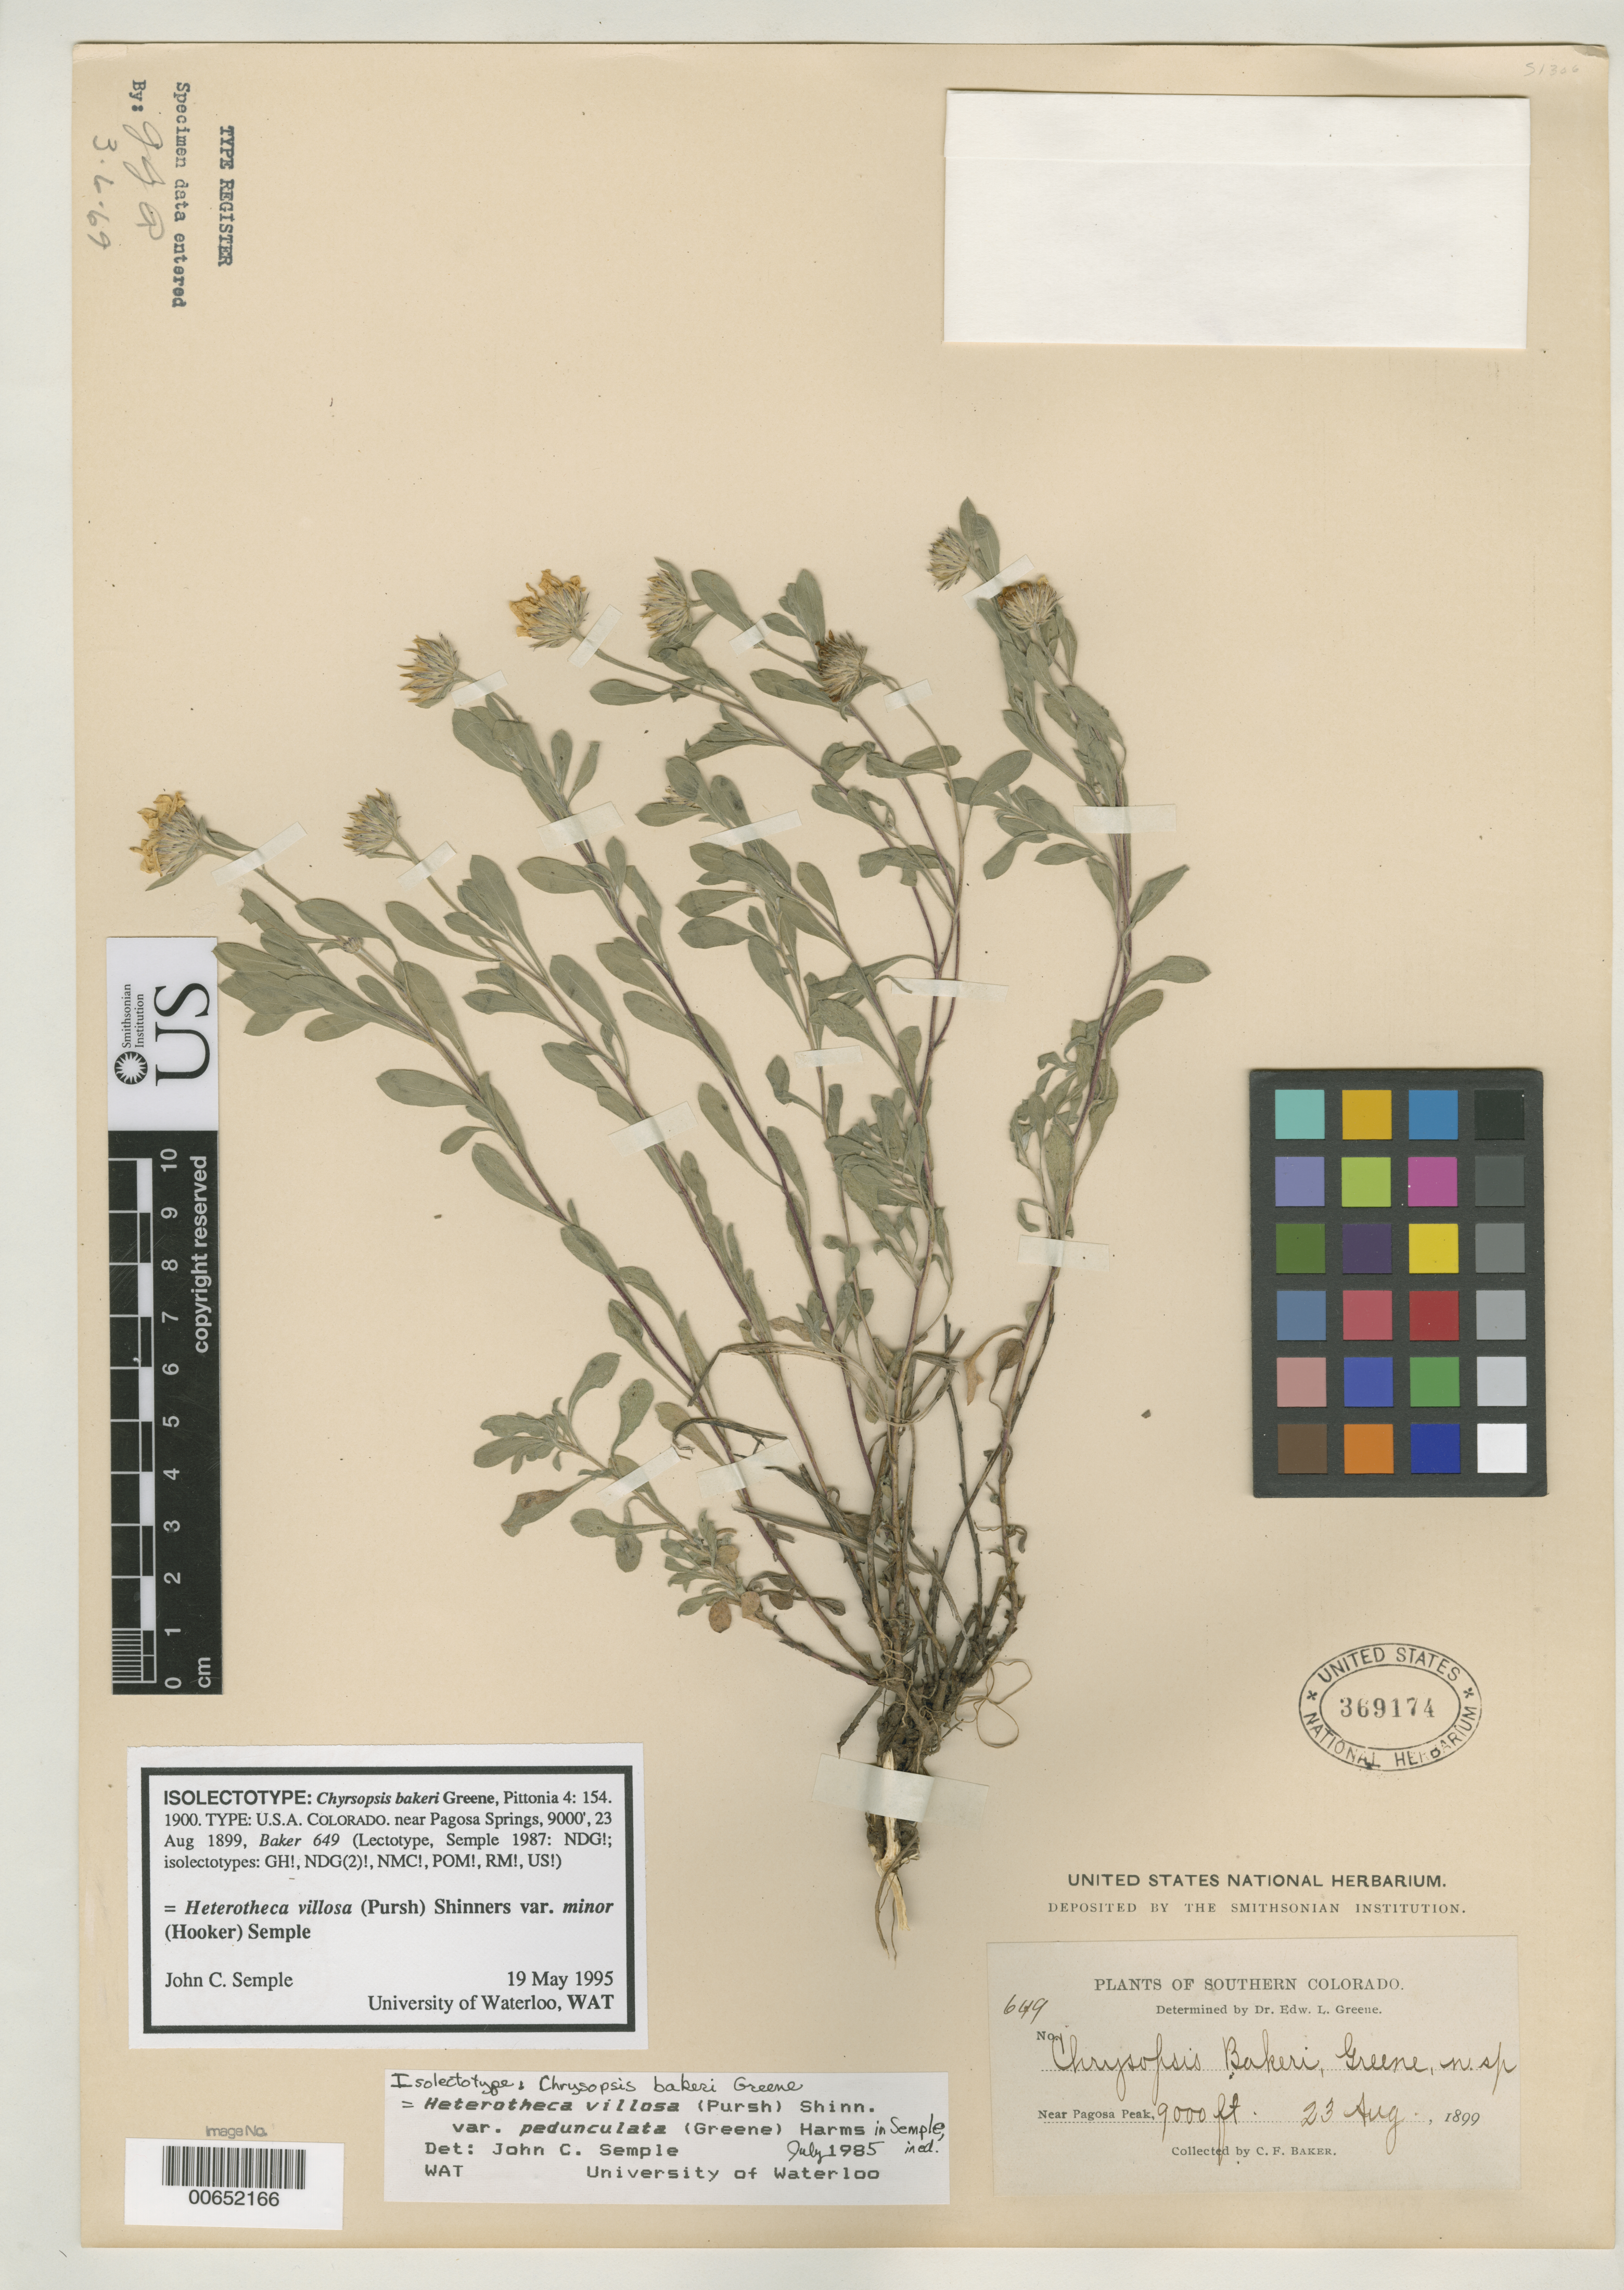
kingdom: Plantae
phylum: Tracheophyta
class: Magnoliopsida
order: Asterales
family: Asteraceae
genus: Chrysopsis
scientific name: Chrysopsis bakeri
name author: Greene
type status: Isolectotype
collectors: C. F. Baker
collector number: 649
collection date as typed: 23 Aug 1899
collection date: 1899-08-23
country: United States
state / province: Colorado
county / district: Mineral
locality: Pagosa Peak; 9000 ft.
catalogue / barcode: US 369174